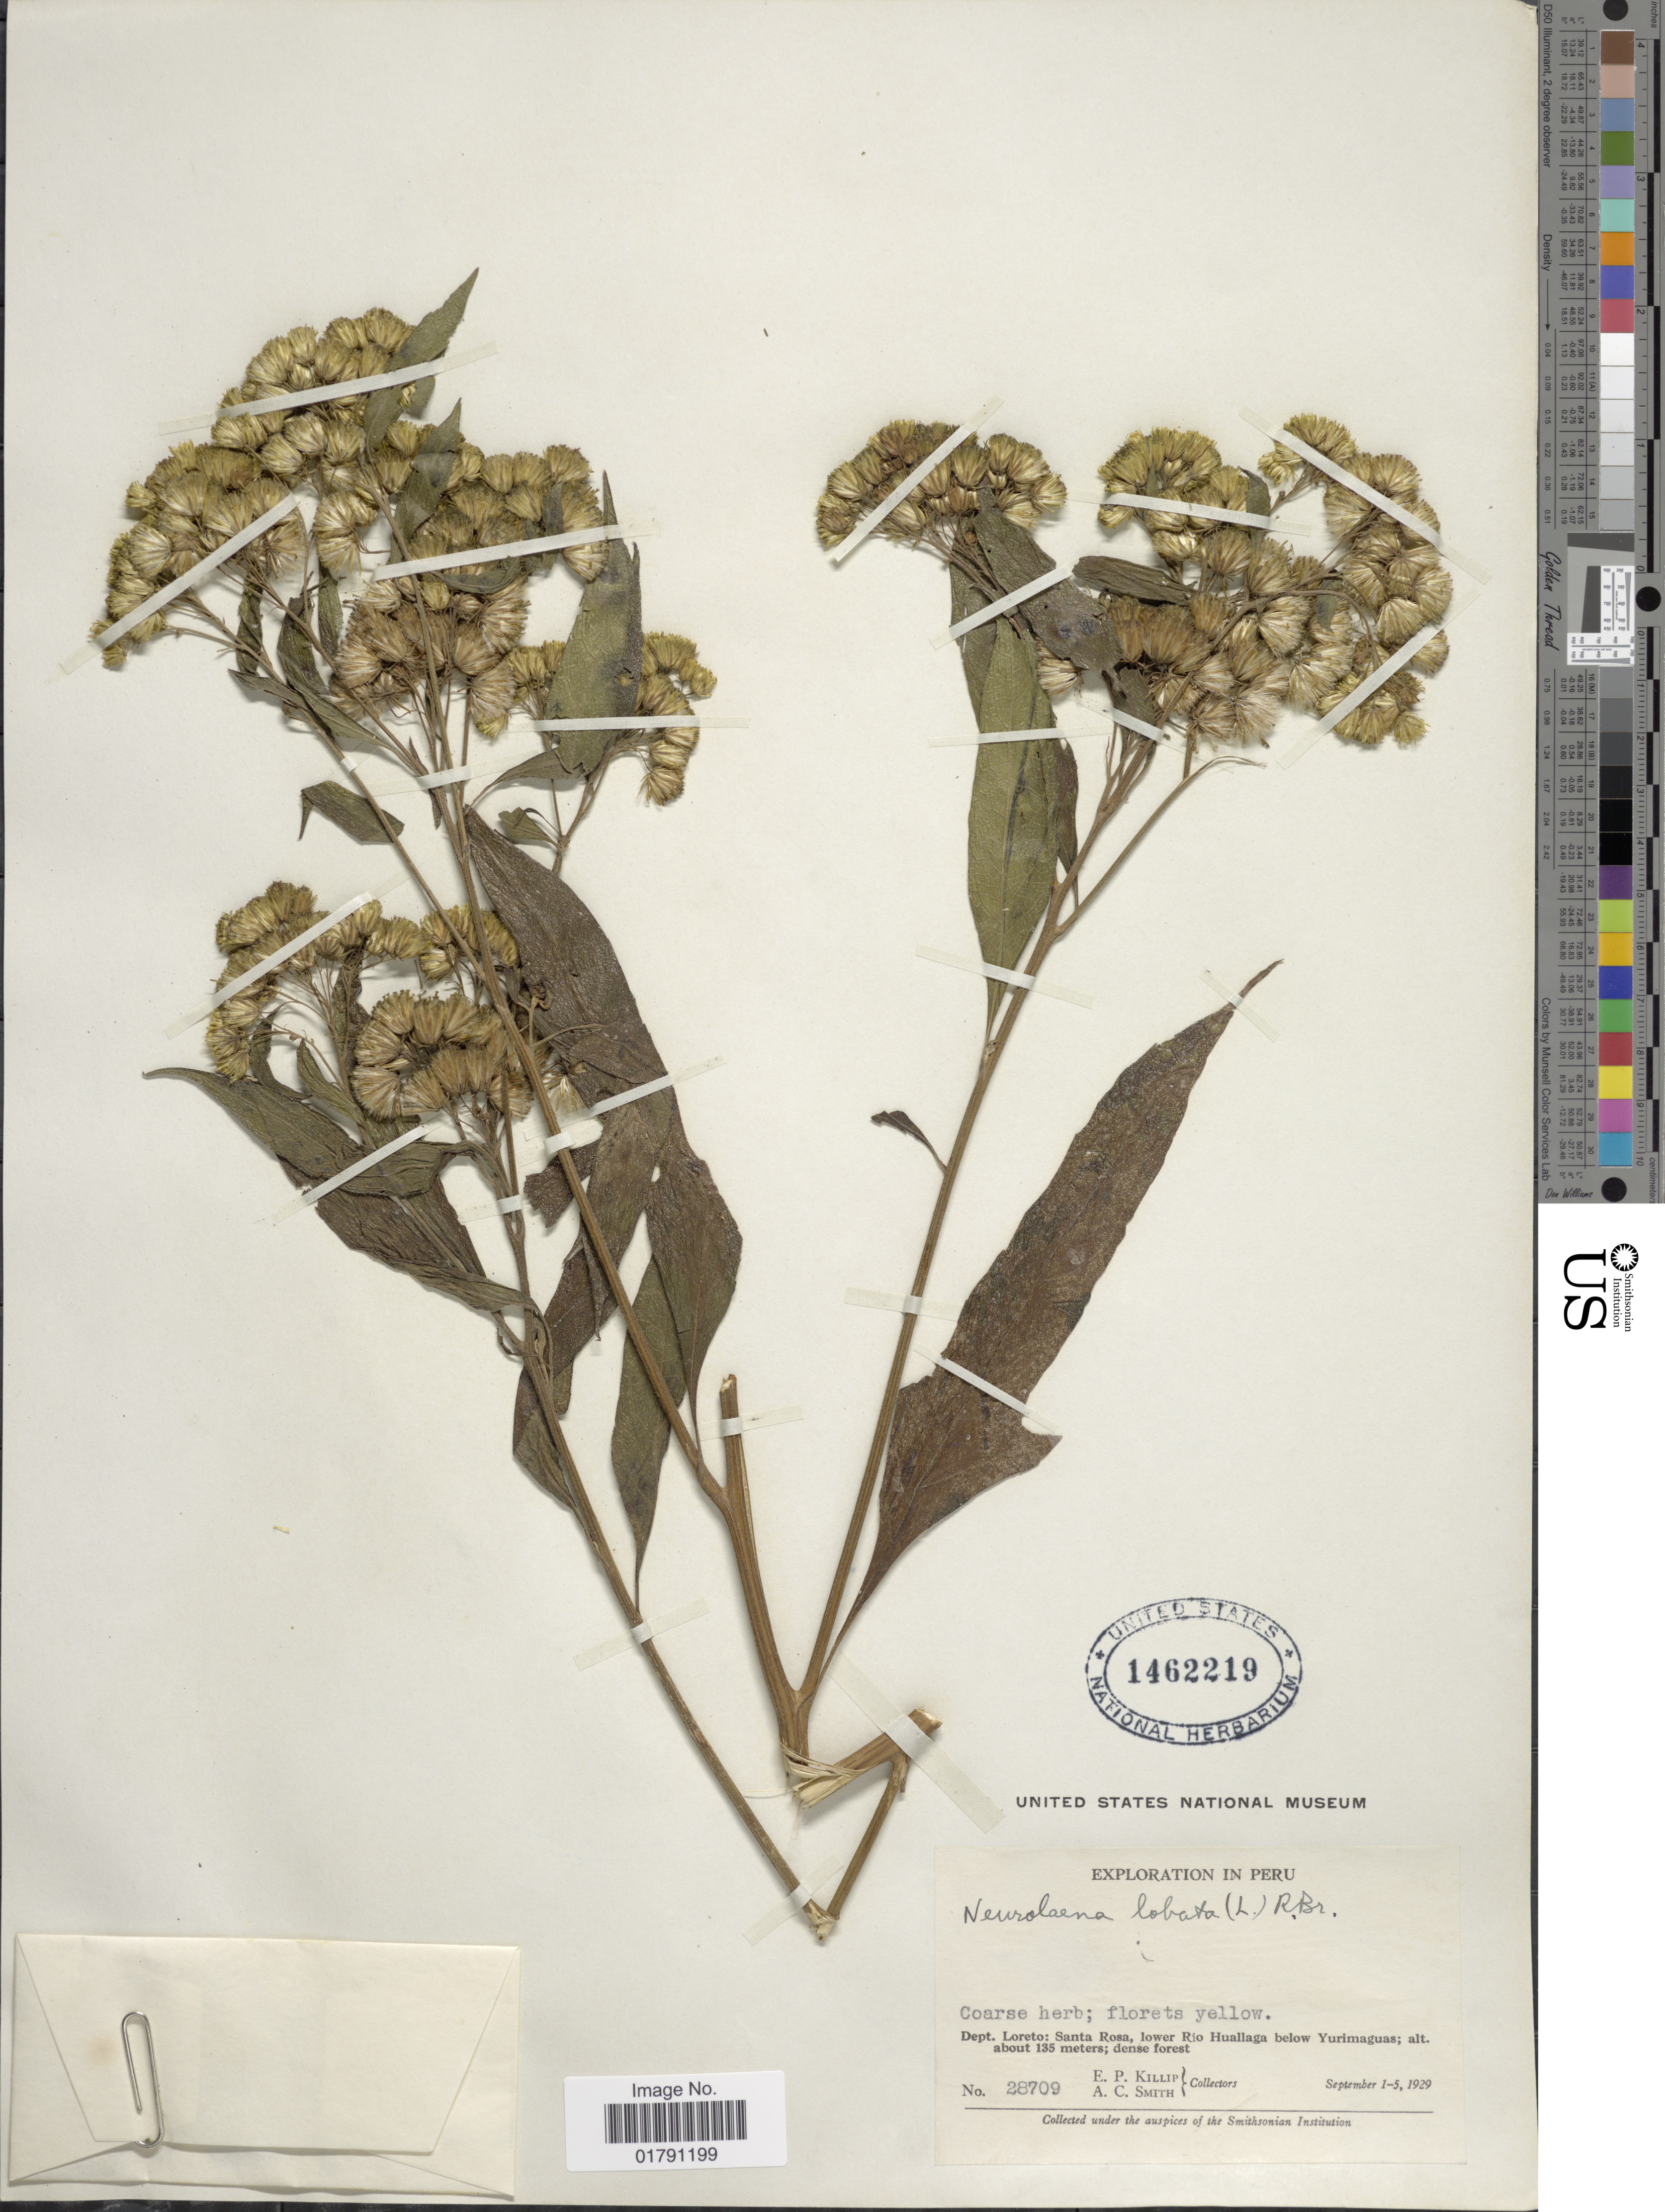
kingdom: Plantae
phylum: Tracheophyta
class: Magnoliopsida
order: Asterales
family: Asteraceae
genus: Neurolaena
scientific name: Neurolaena lobata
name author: (L.) R. Br. ex Cass.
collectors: E. P. Killip & A. C. Smith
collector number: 28709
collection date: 1929-09-01/1929-09-05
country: Peru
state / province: Loreto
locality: Santa Rosa, lower Rio Huallaga below Yurimaguas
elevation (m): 135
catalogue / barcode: US 1462219